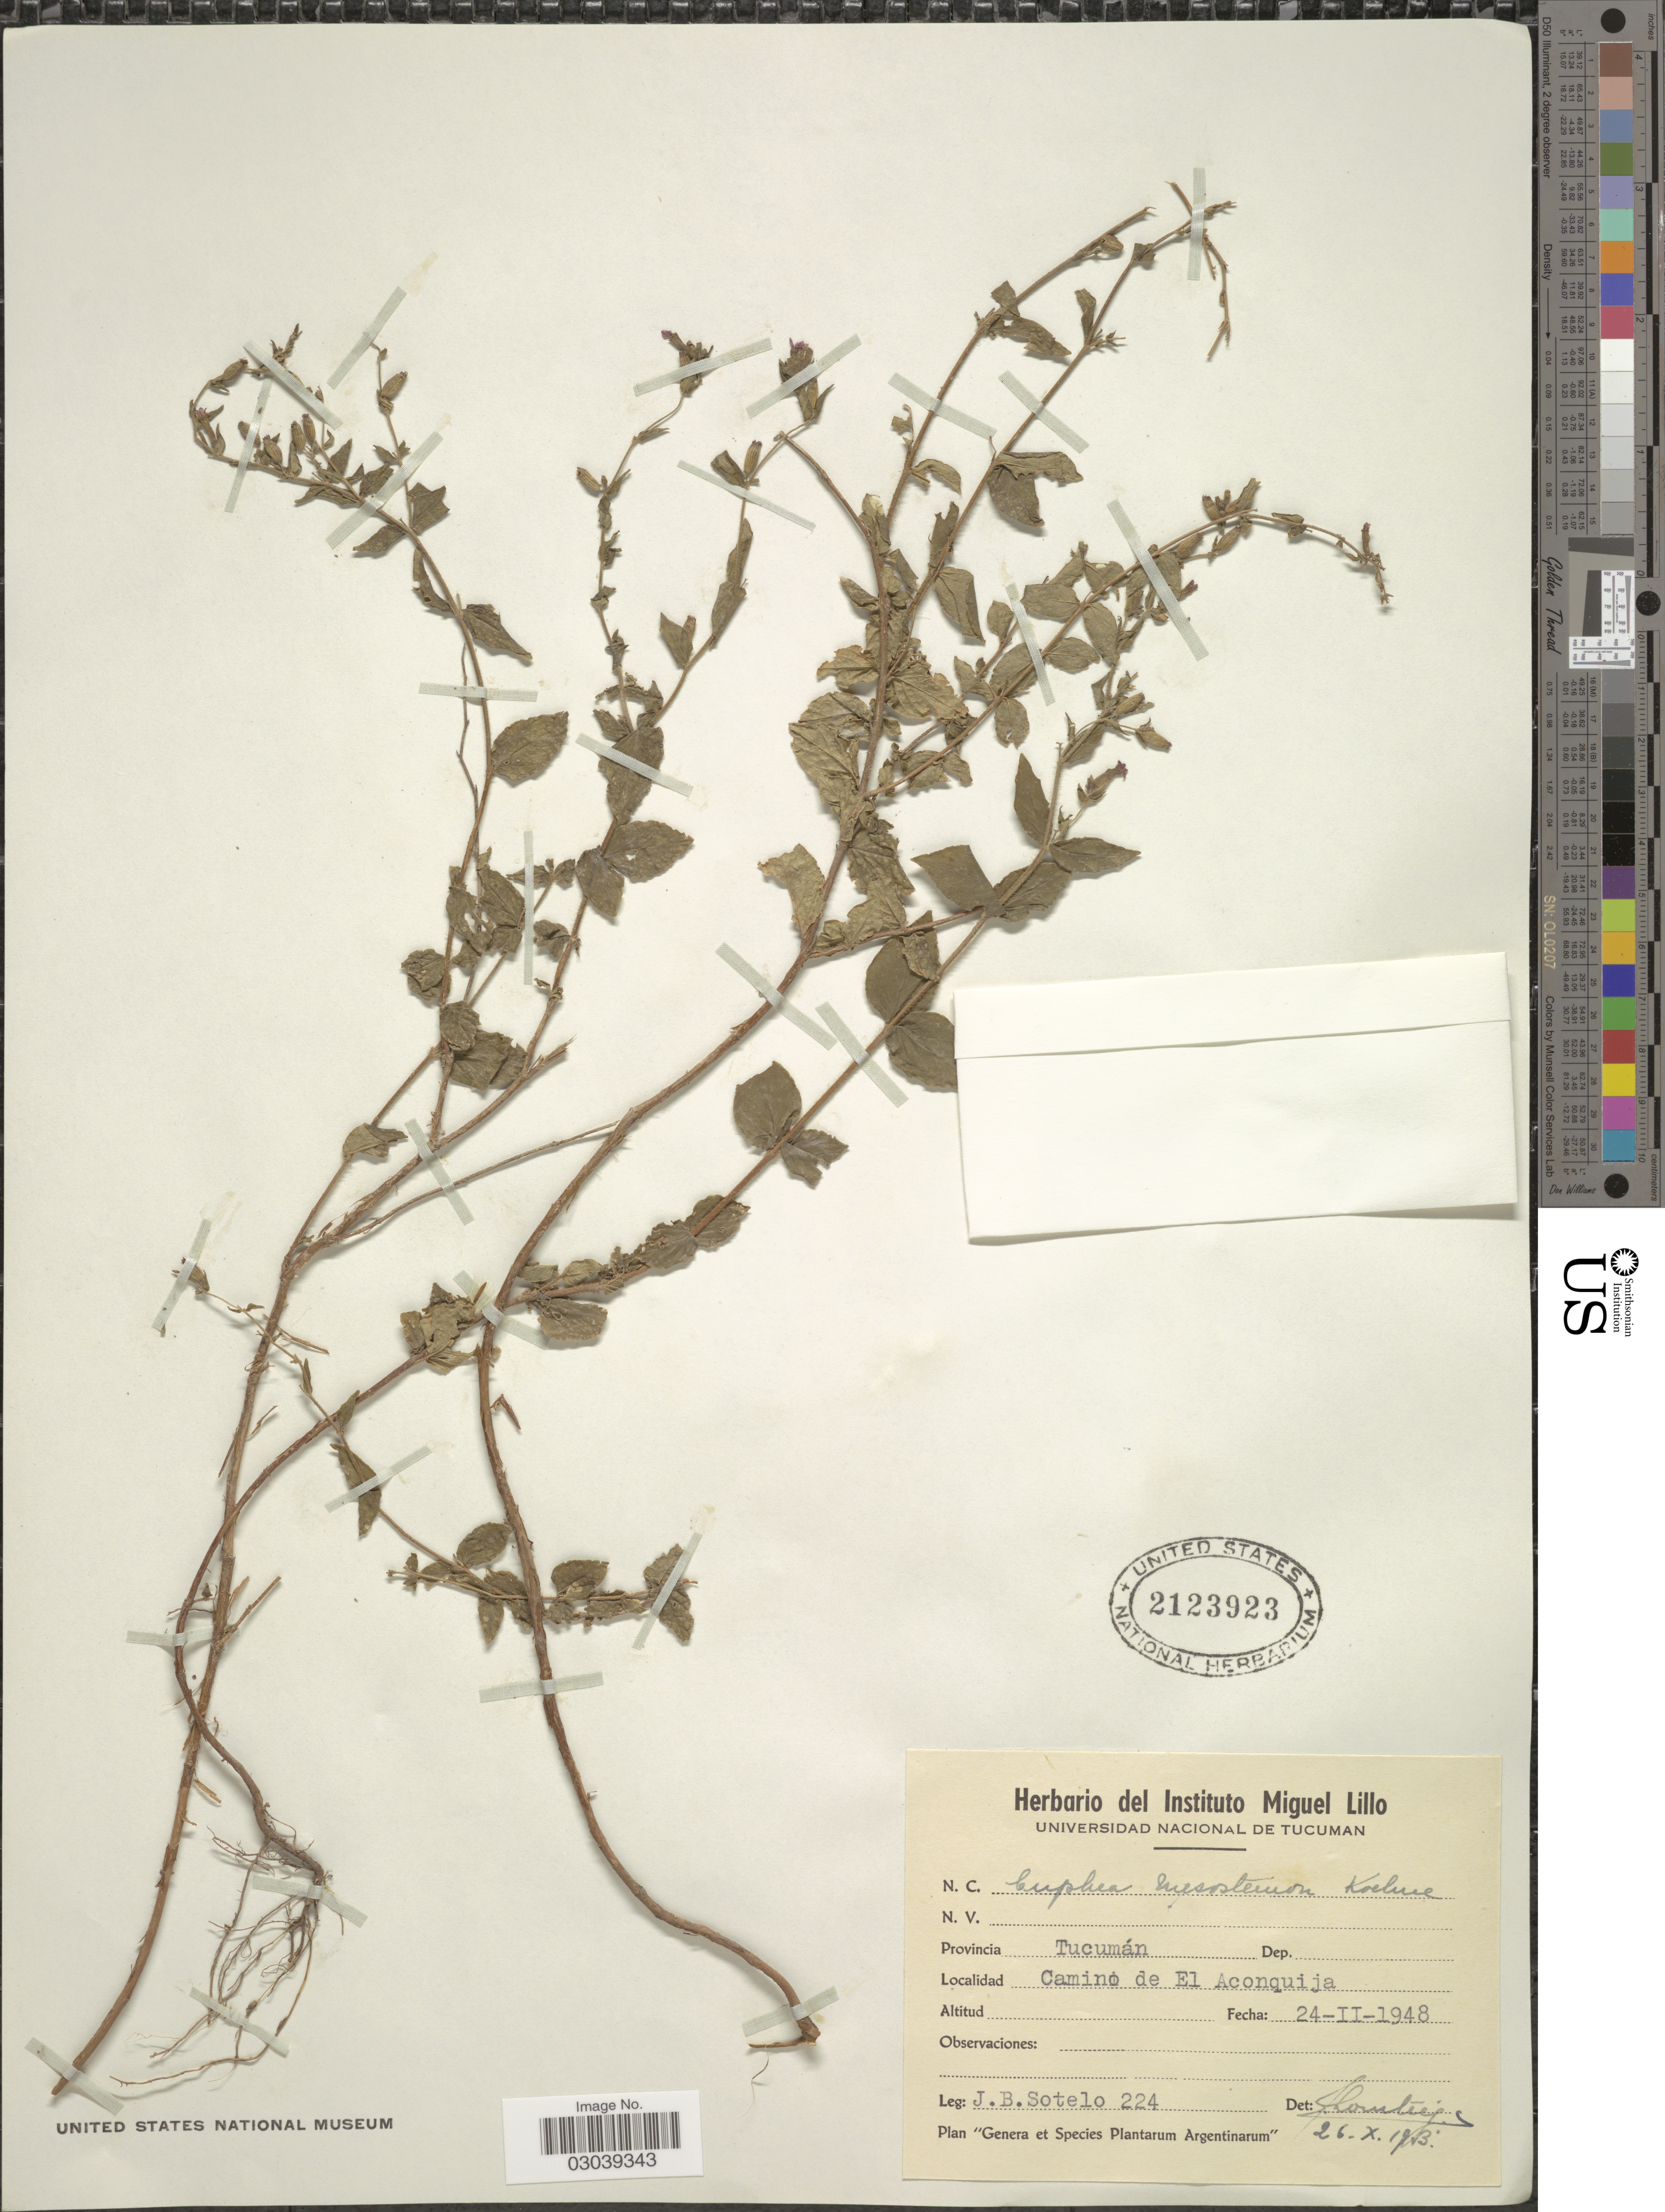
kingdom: Plantae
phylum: Tracheophyta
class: Magnoliopsida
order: Myrtales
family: Lythraceae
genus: Cuphea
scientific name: Cuphea calophylla subsp. mesostemon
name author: (Koehne) Lourteig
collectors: J. Sotelo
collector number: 224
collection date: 1948-02-24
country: Argentina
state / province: Tucuman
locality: Camino de El Aconquija.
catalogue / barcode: US 2123923